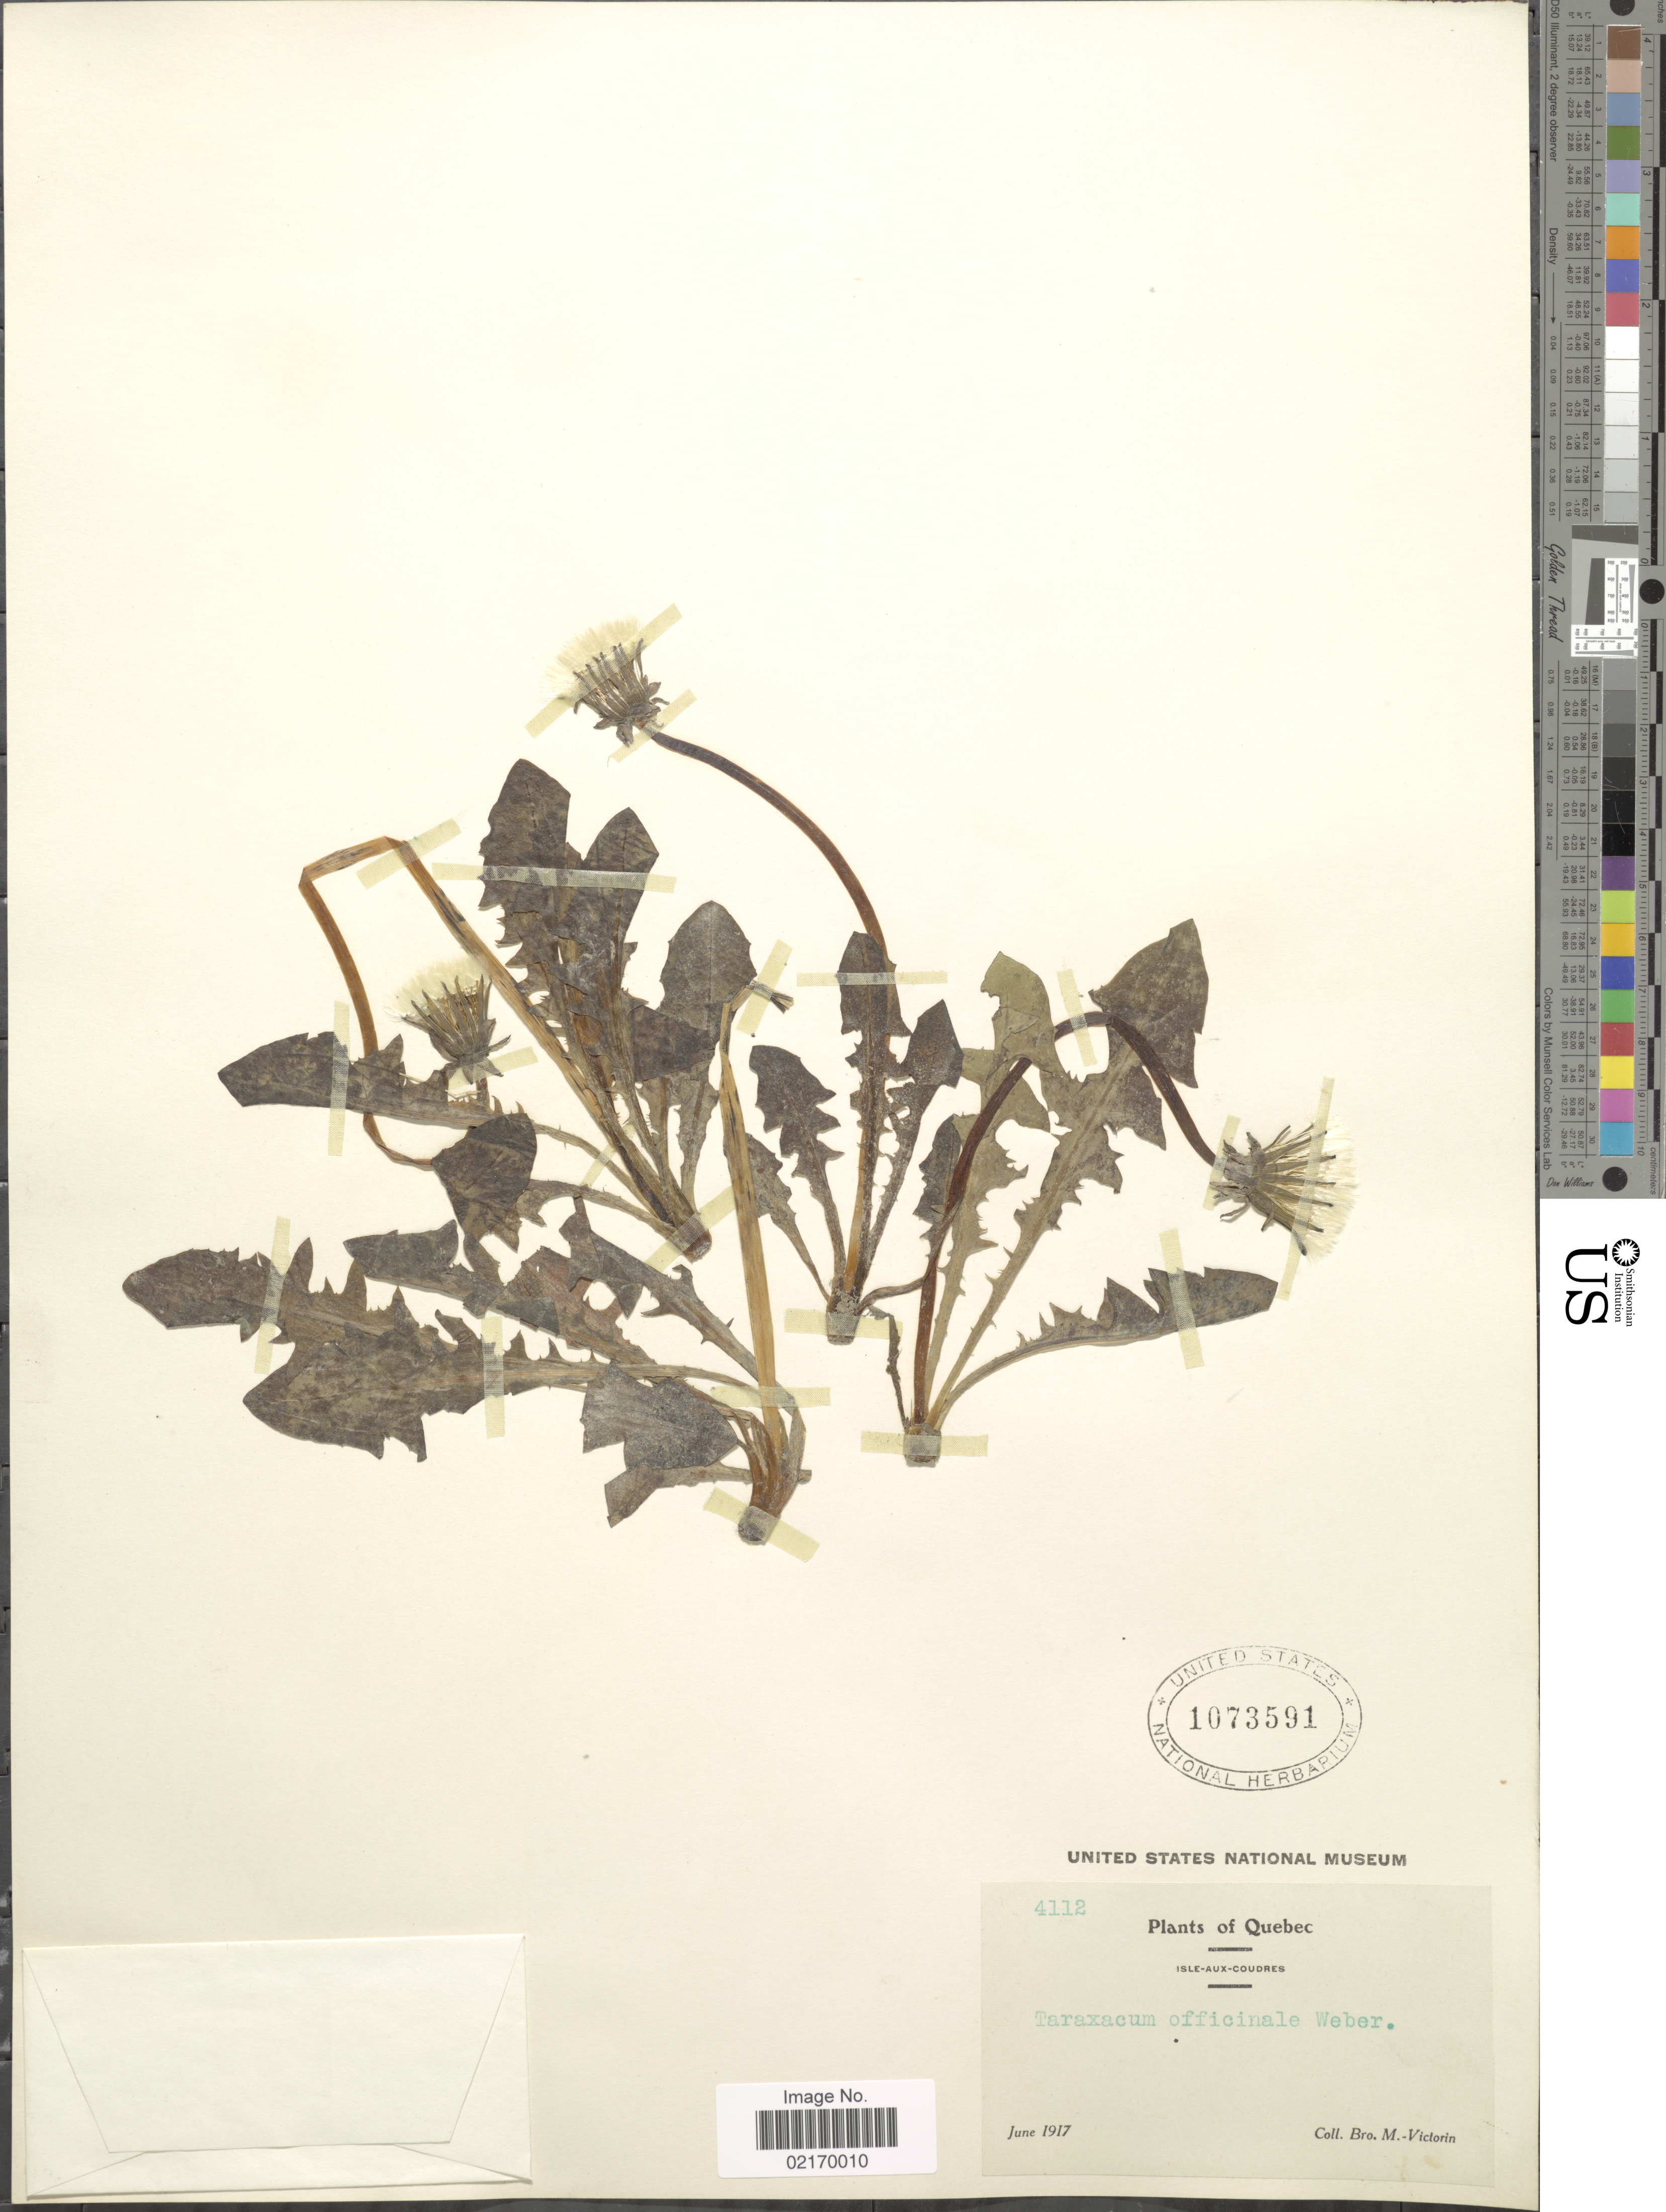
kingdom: Plantae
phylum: Tracheophyta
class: Magnoliopsida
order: Asterales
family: Asteraceae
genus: Taraxacum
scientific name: Taraxacum officinale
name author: G.H. Weber ex F.H. Wigg.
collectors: Fr. Marie-Victorin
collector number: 4112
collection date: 1917-06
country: Canada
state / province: Quebec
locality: Isle-Aux-Coudres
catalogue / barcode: US 1073591